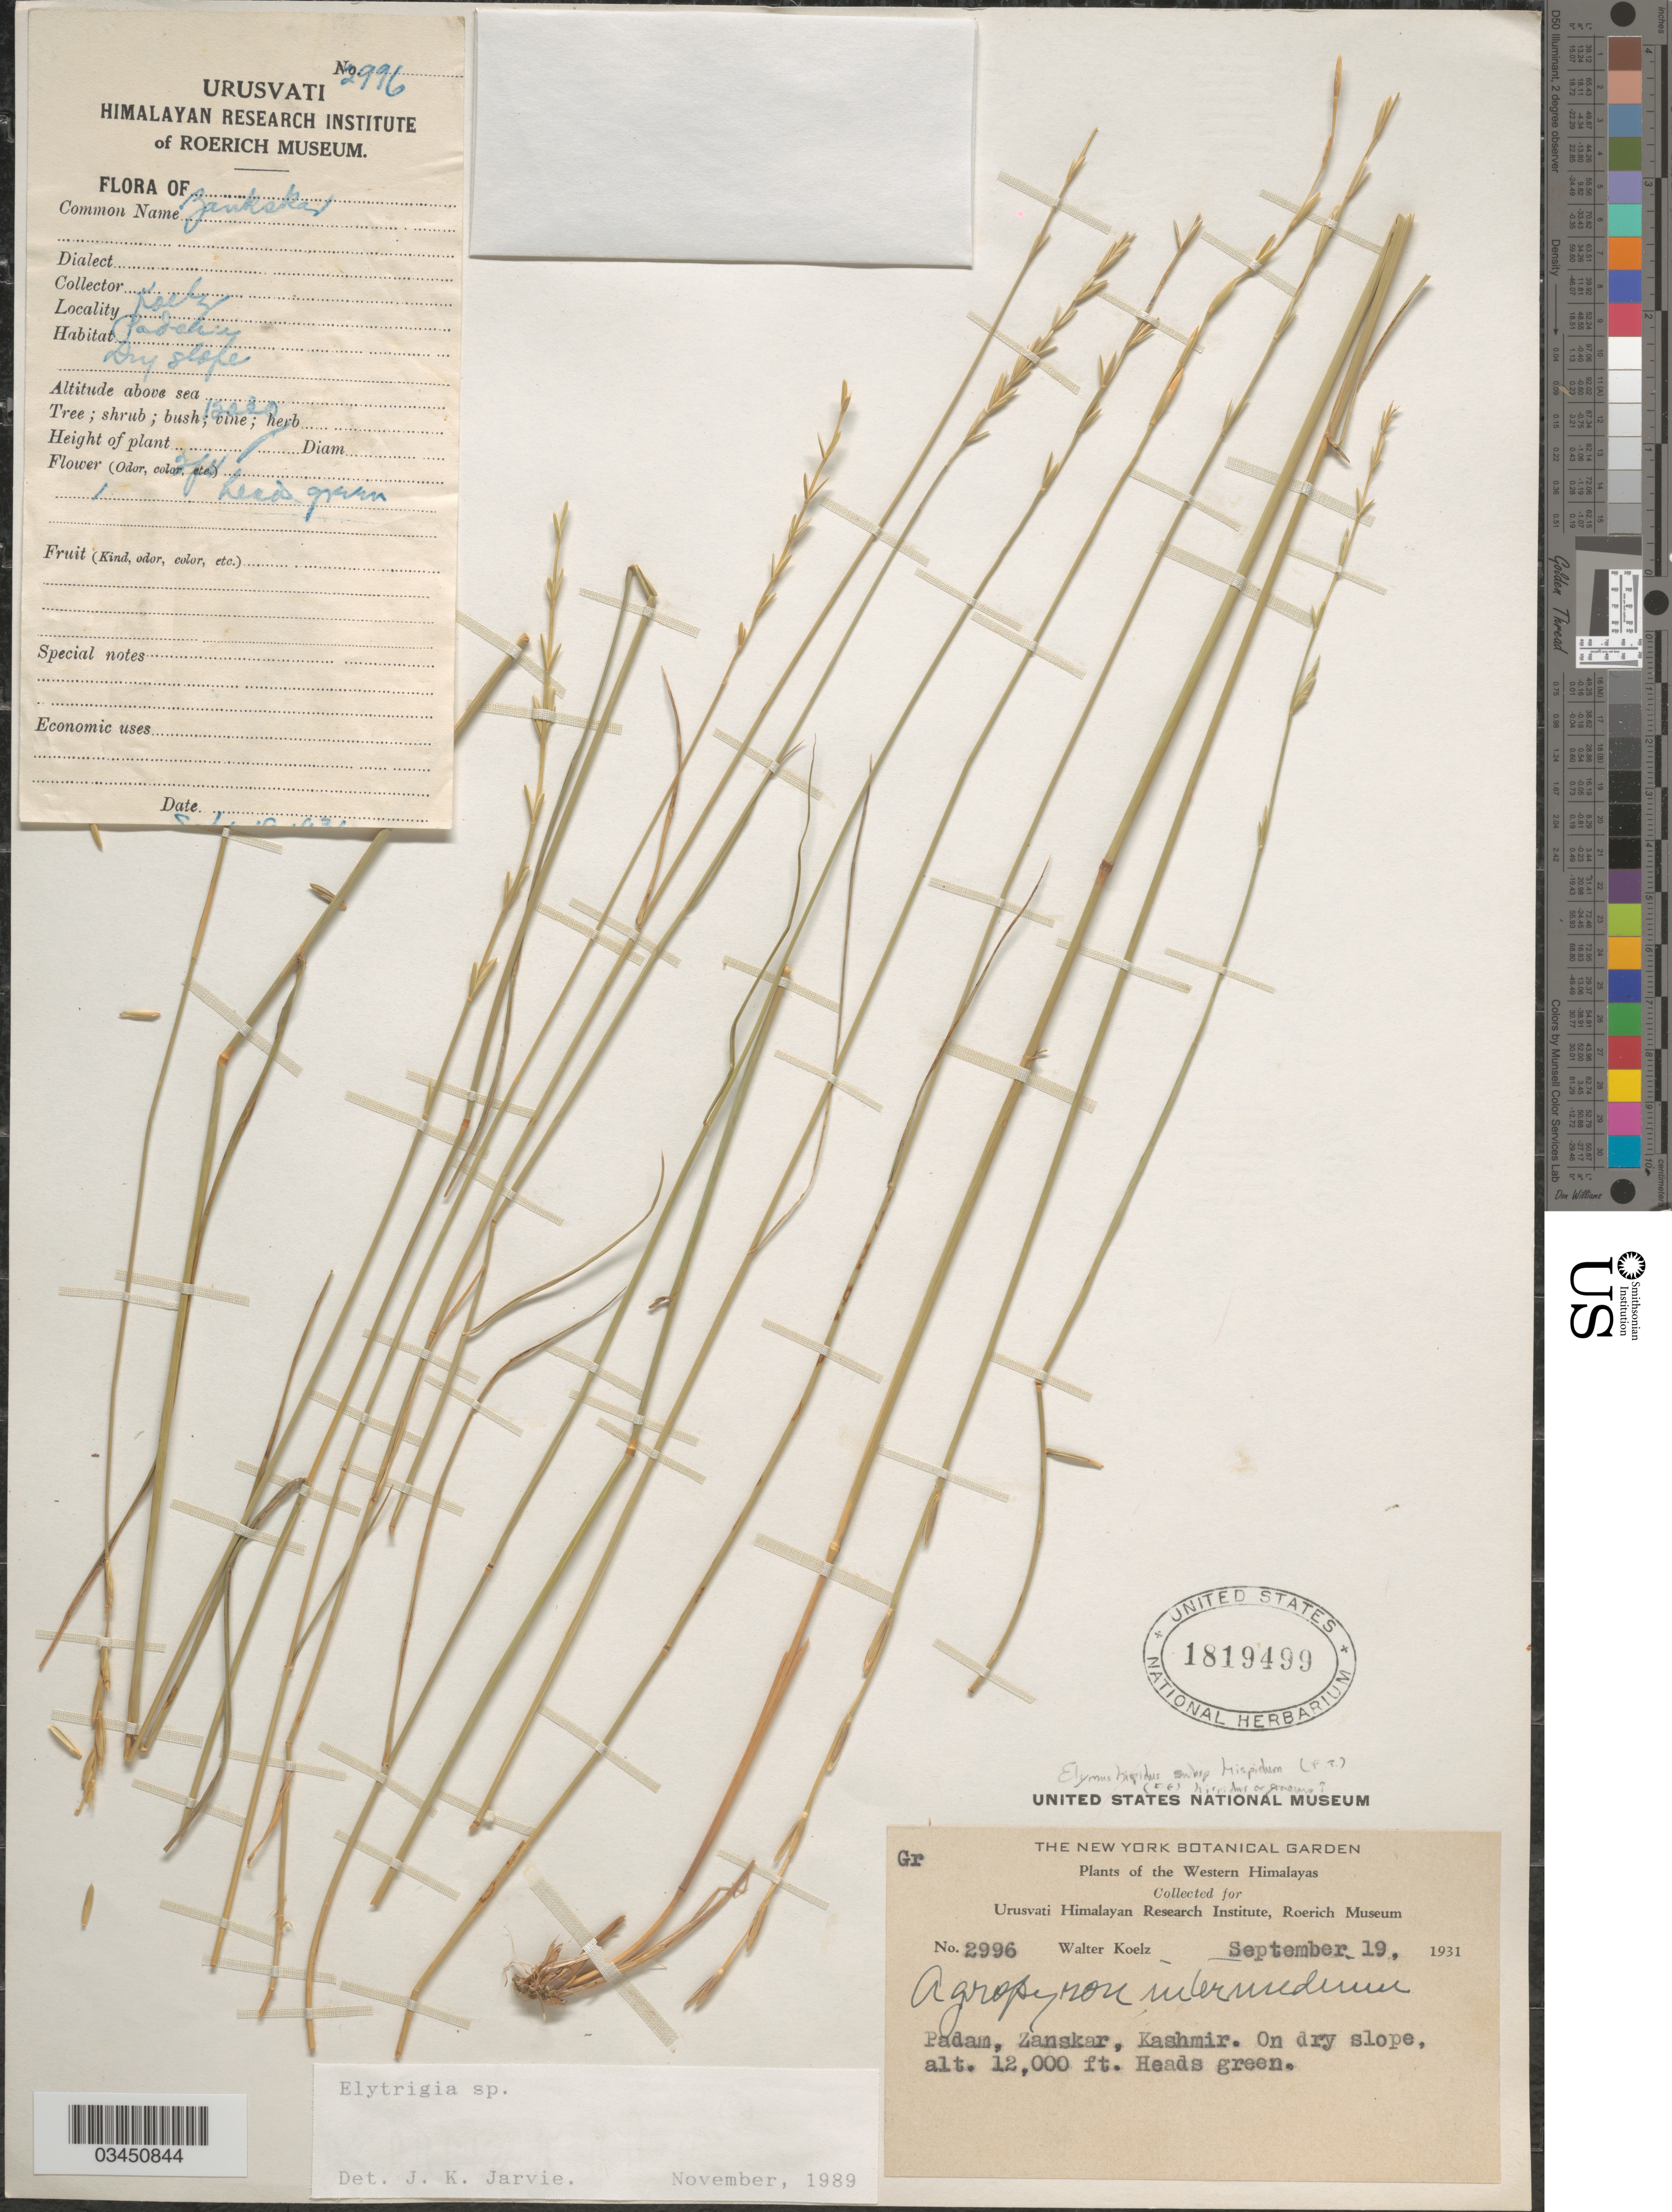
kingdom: Plantae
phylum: Tracheophyta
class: Liliopsida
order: Poales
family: Poaceae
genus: Elymus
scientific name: Elymus sp.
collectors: W. N. Koelz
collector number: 2996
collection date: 1931-09-19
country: India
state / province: Jammu and Kashmir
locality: Western Himalayas. Padam, Zanskar, Kashmir. On dry slope.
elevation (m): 3658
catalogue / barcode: US 1819499